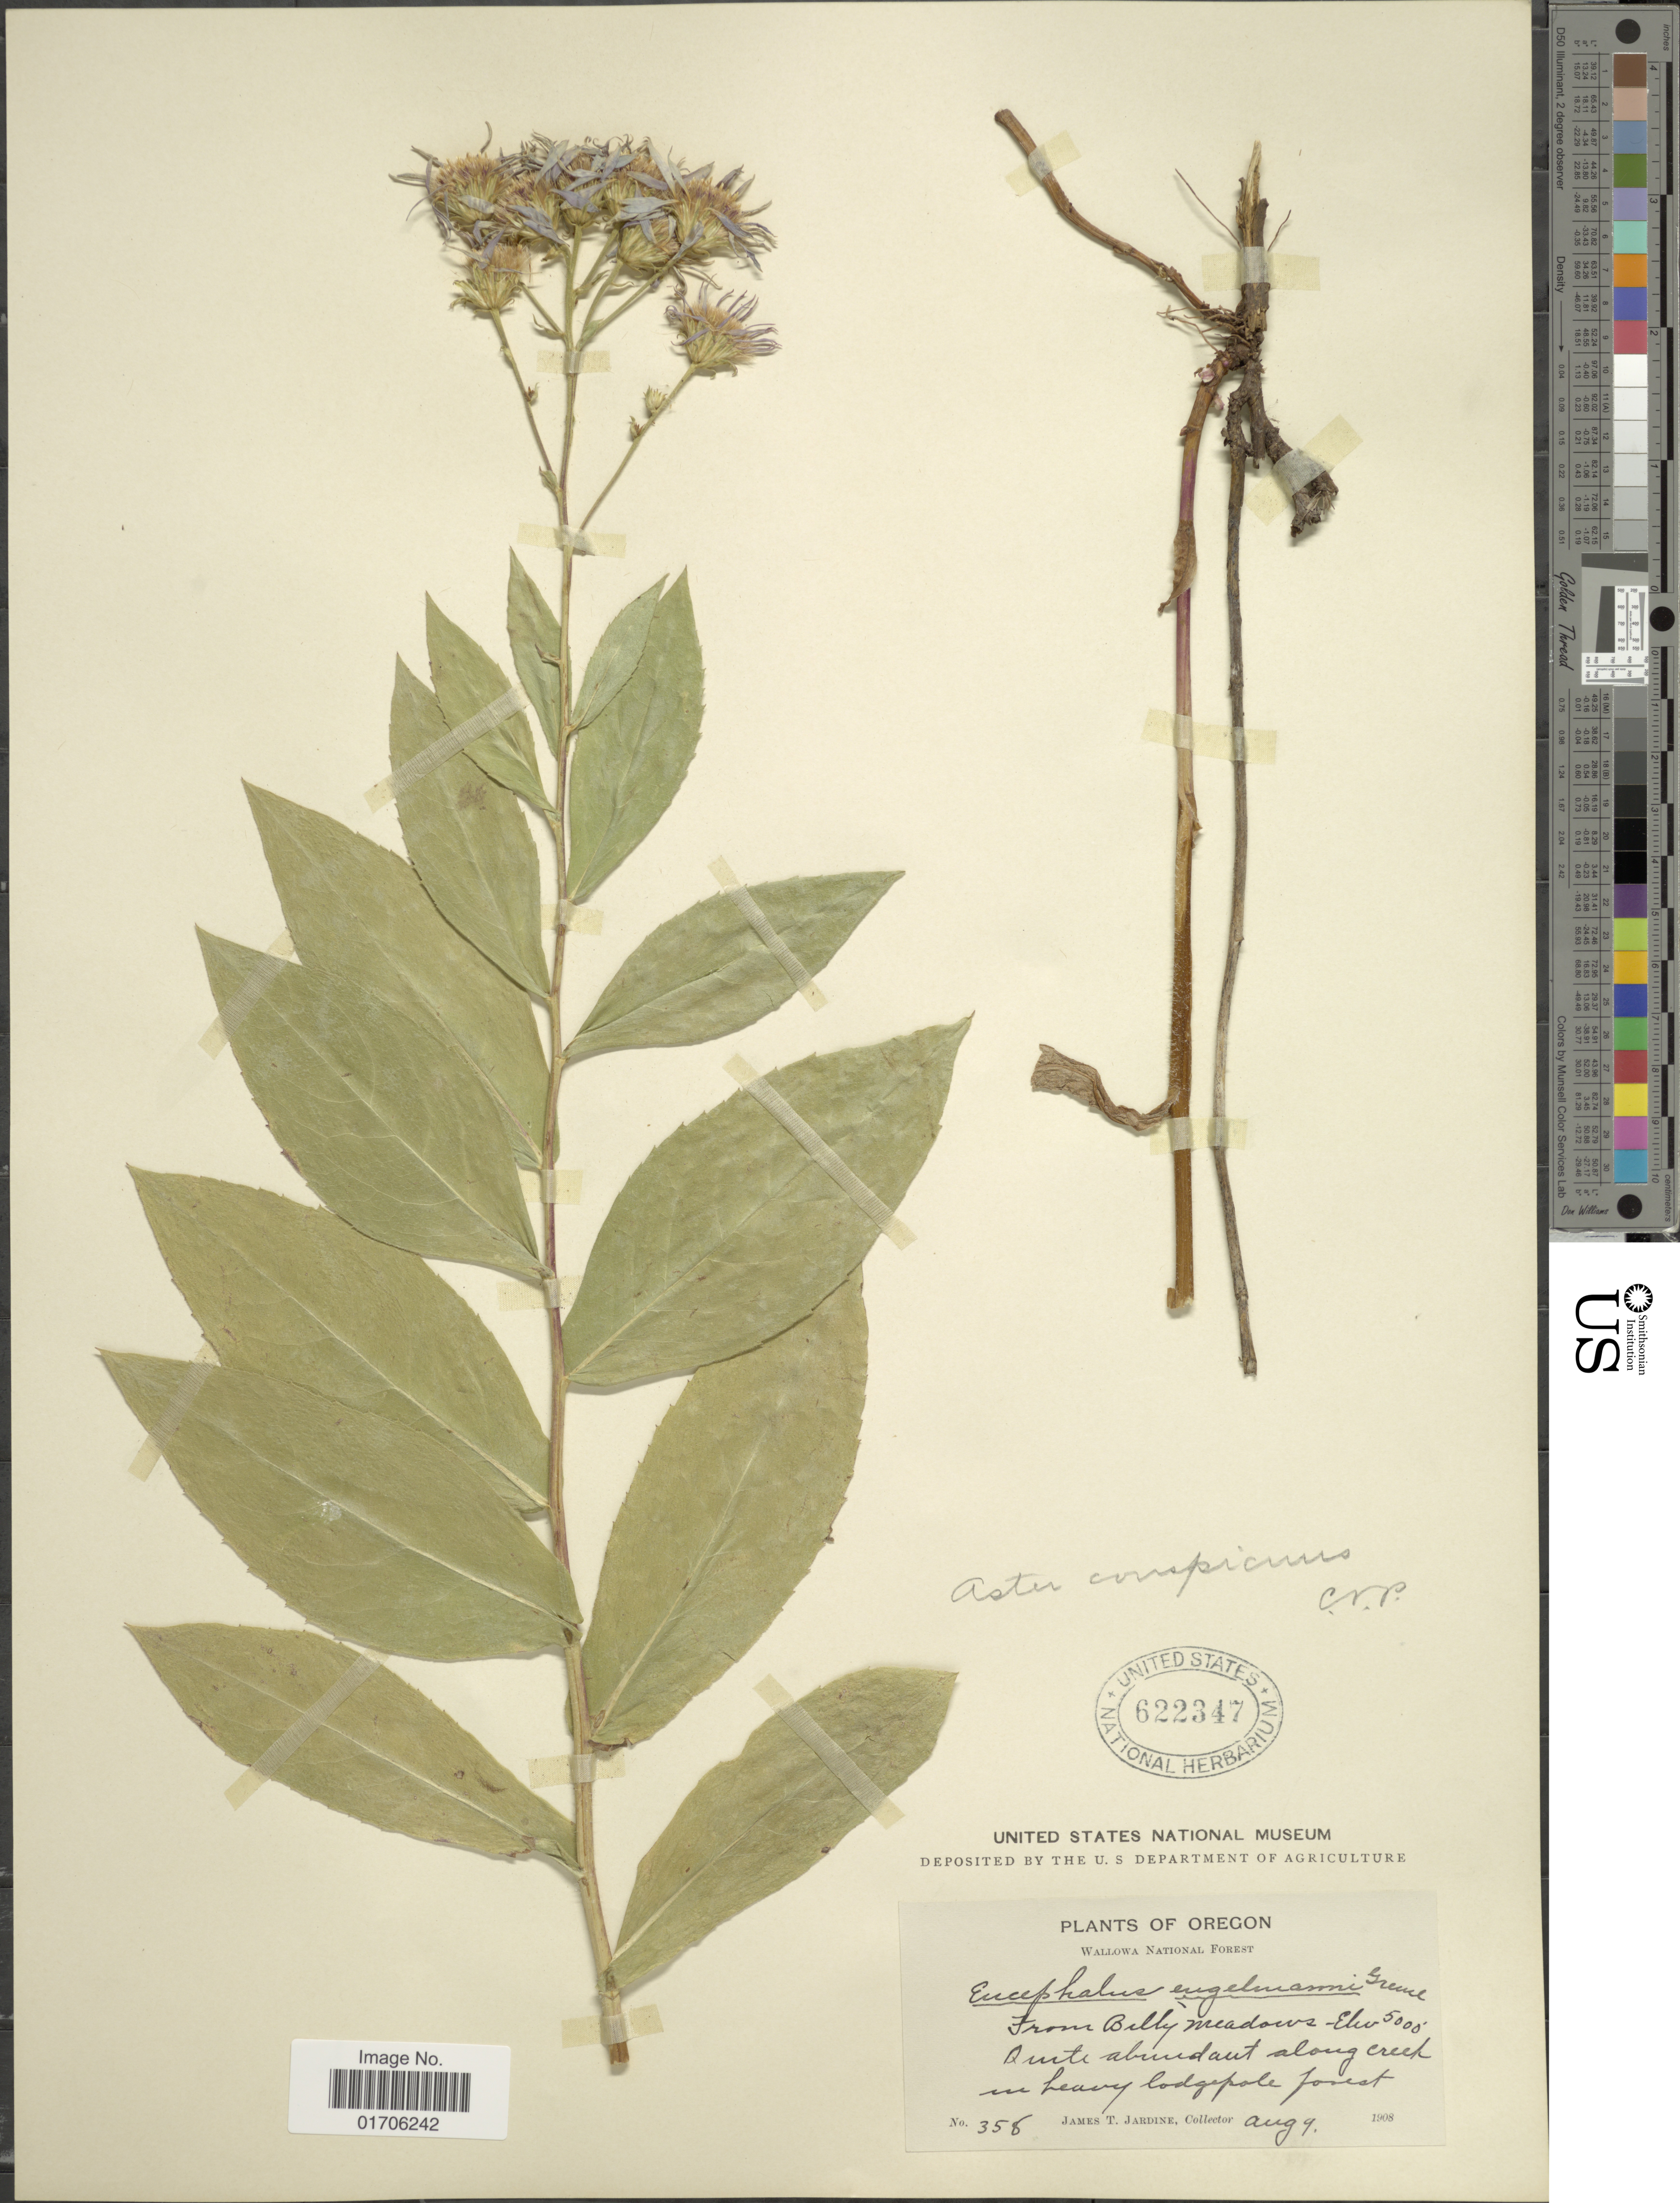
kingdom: Plantae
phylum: Tracheophyta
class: Magnoliopsida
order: Asterales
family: Asteraceae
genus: Eurybia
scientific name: Eurybia conspicua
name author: (Lindl.) G.L. Nesom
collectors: J. T. Jardine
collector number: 356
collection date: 1908-08-09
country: United States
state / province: Oregon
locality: Oregon. Wallowa National Forest. From Belly Meadows.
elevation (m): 1524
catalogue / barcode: US 622347